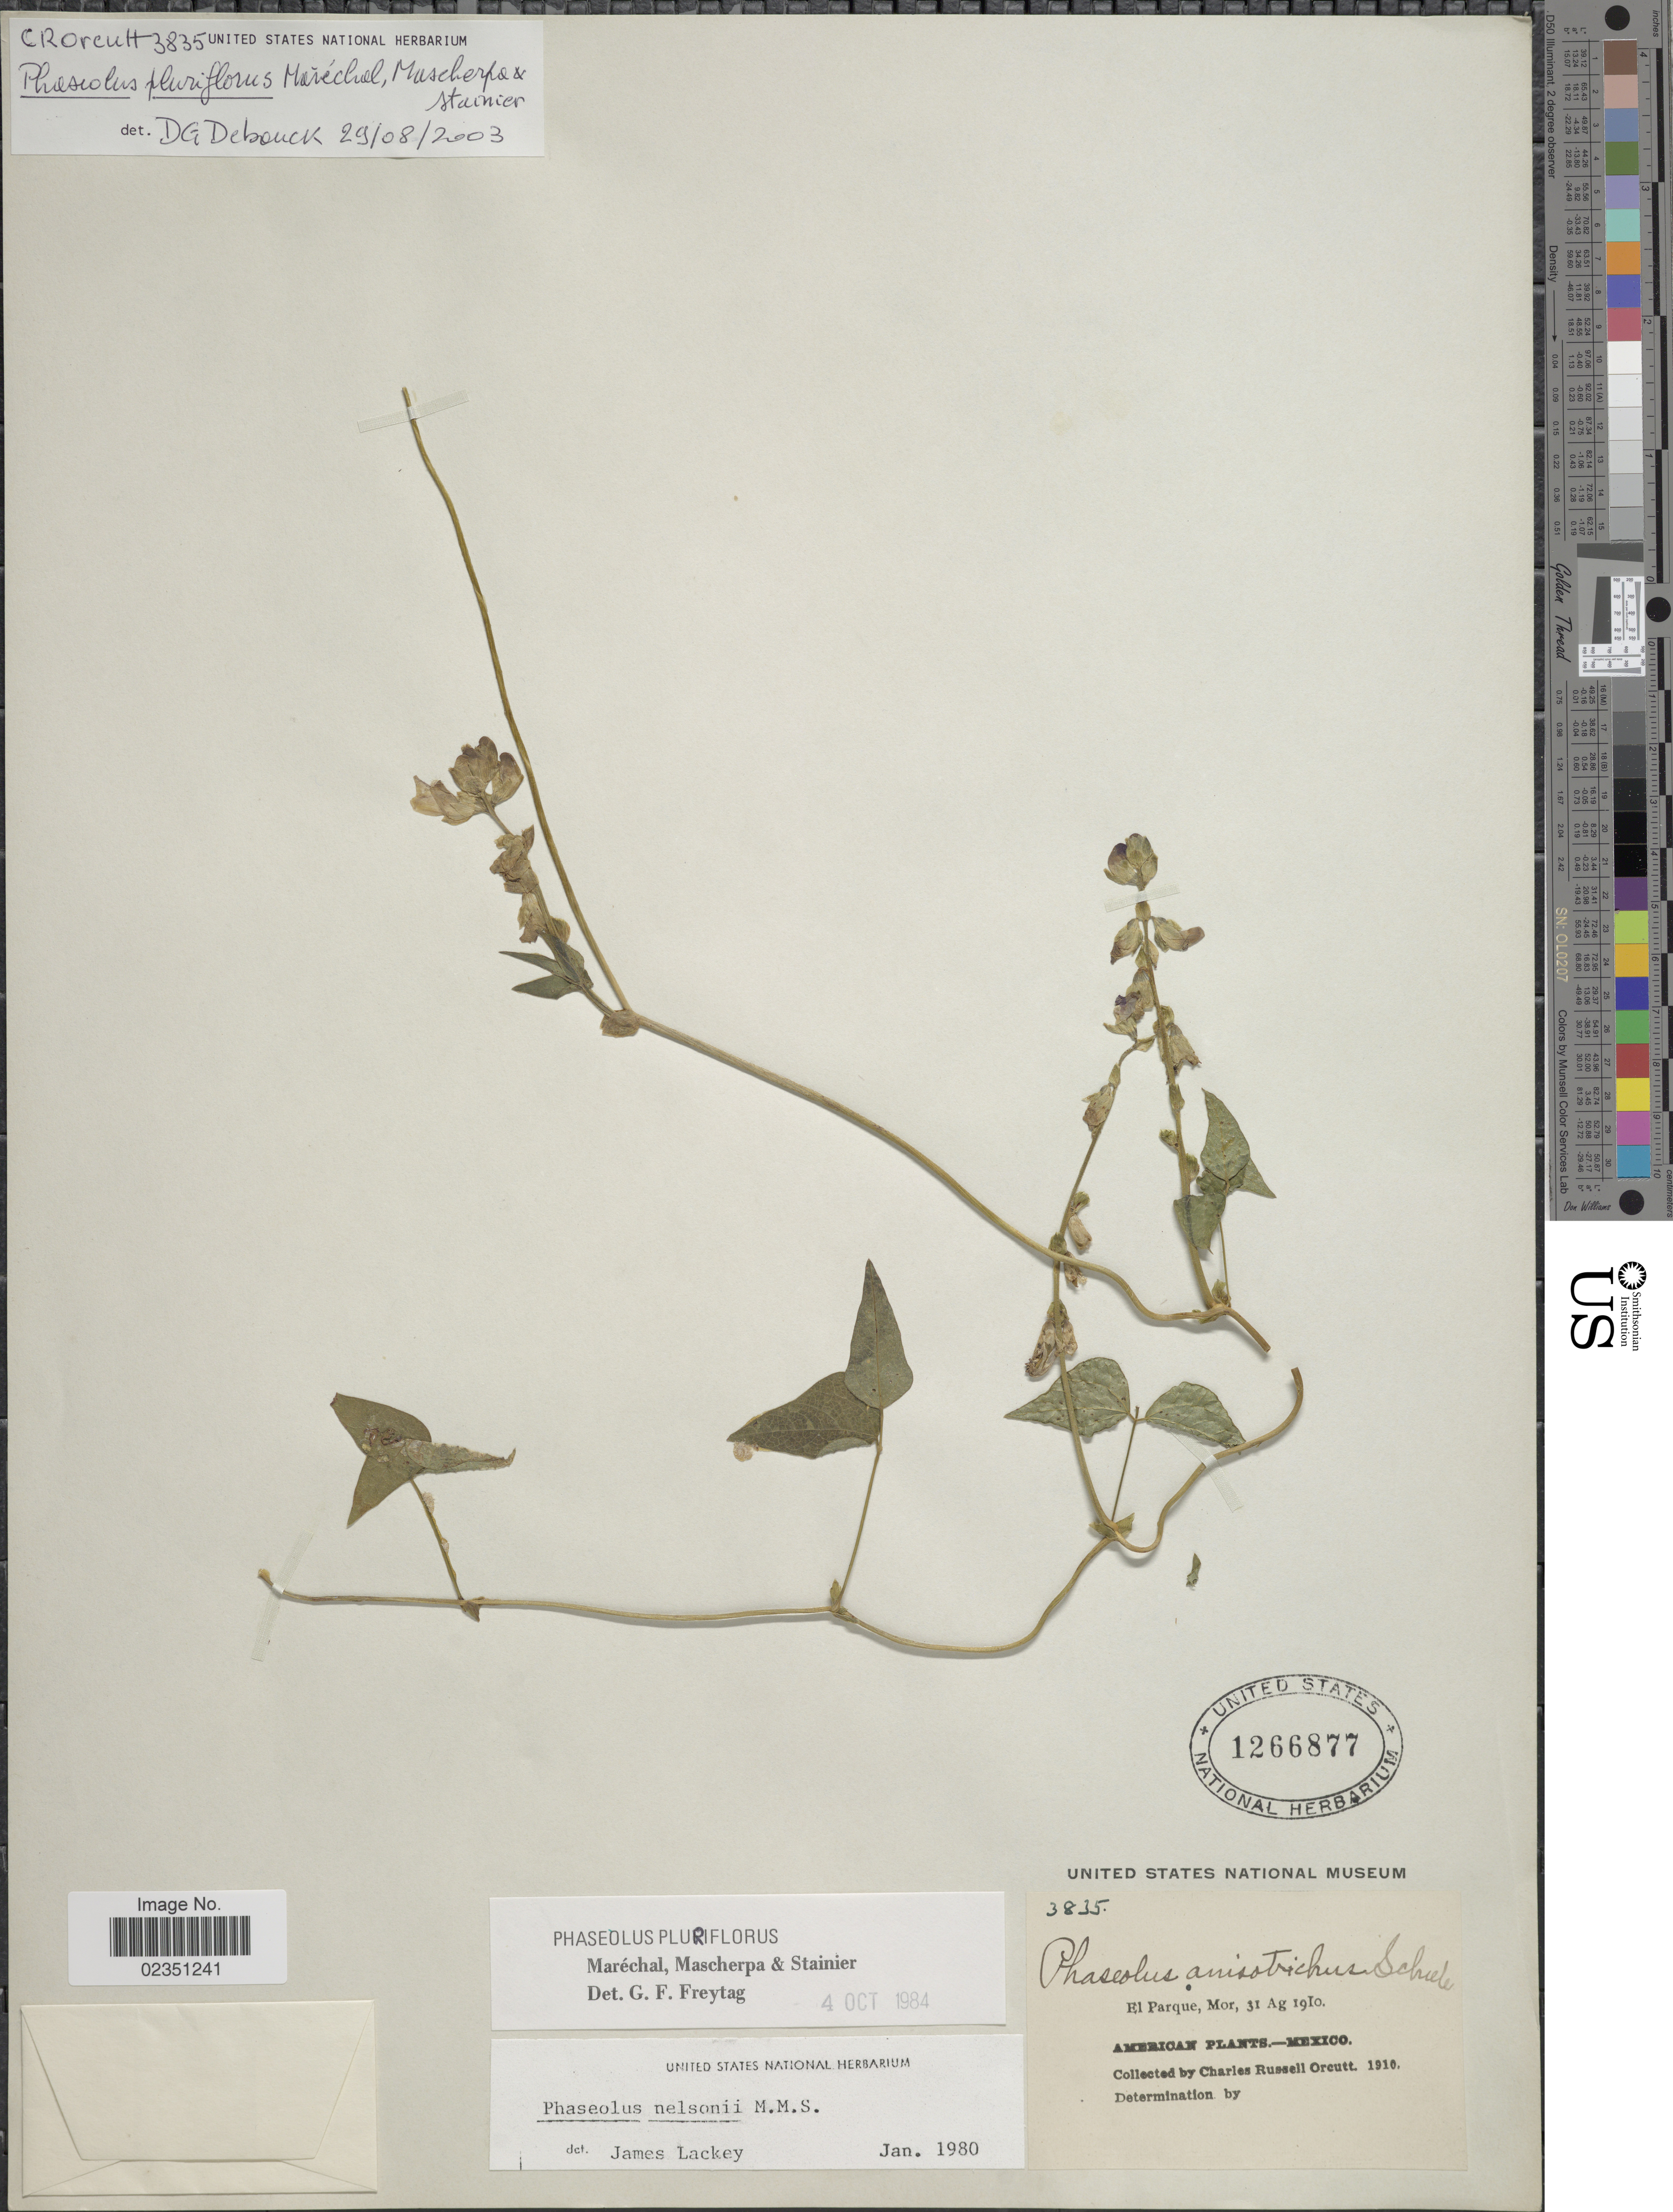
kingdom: Plantae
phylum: Tracheophyta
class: Magnoliopsida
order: Fabales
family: Fabaceae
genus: Phaseolus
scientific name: Phaseolus pluriflorus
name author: Mare. et al.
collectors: C. R. Orcutt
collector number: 3825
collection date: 1910-08-31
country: Mexico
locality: El Parque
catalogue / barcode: US 1266877